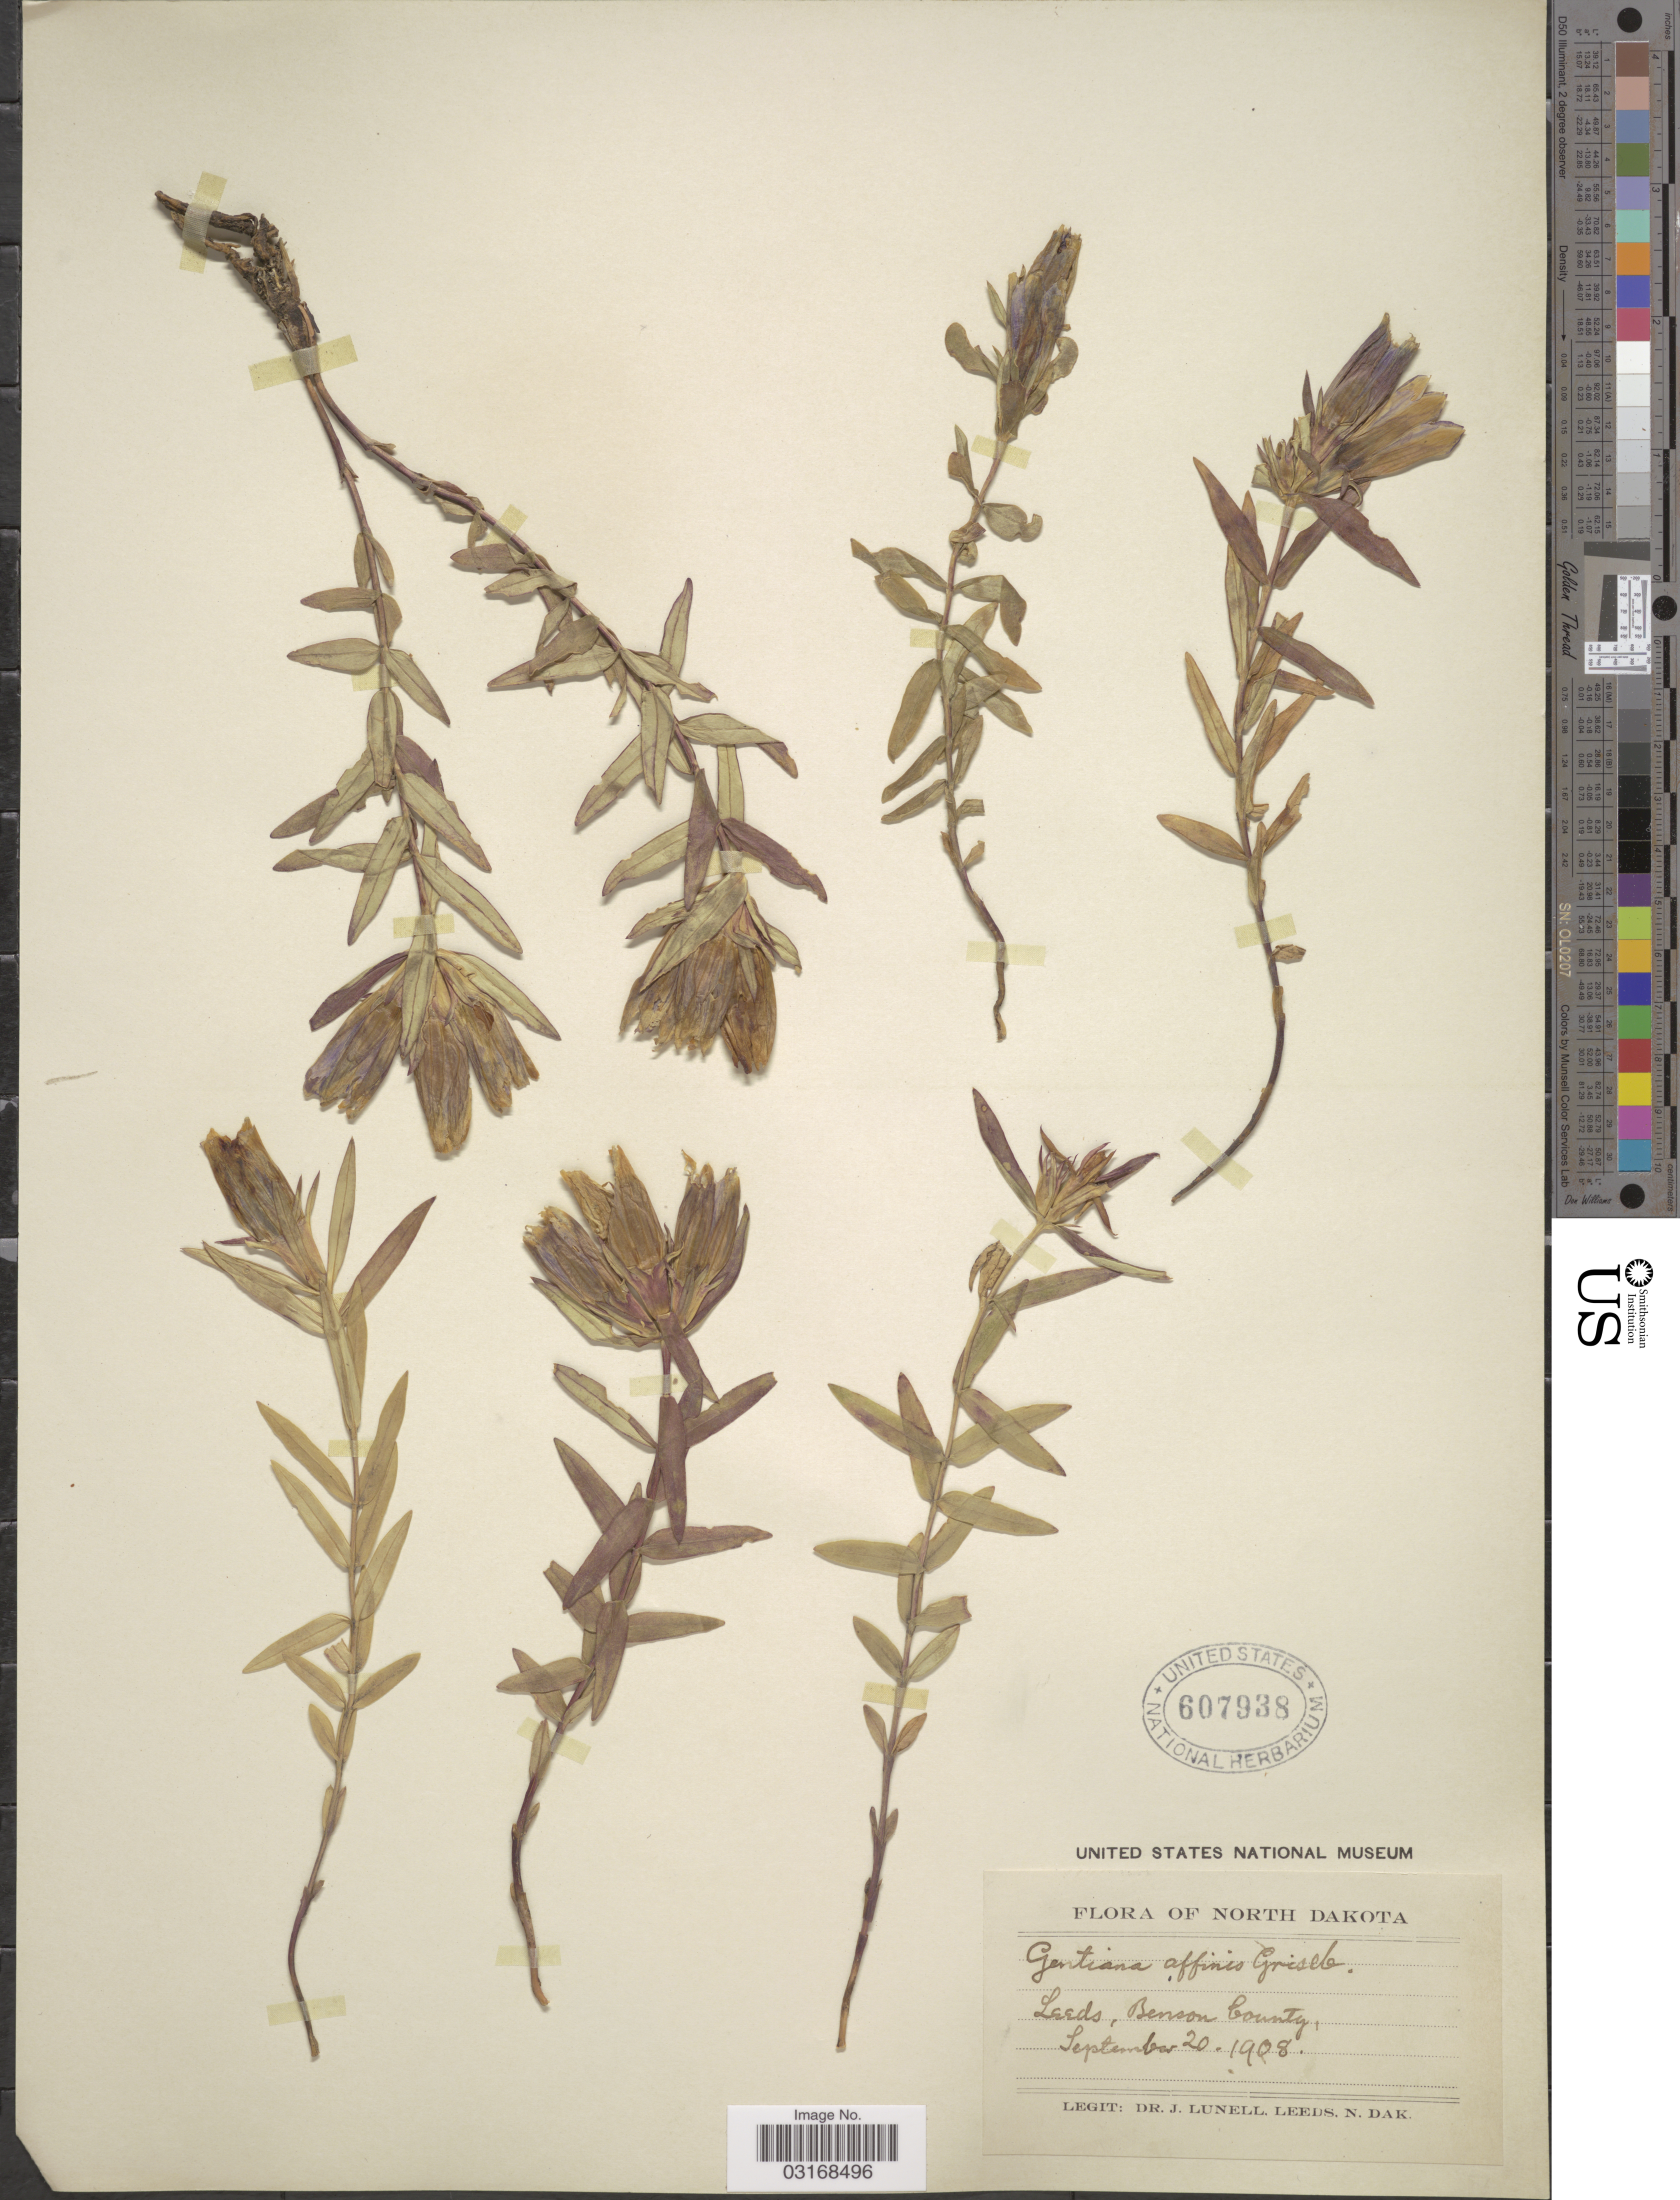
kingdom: Plantae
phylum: Tracheophyta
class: Magnoliopsida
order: Gentianales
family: Gentianaceae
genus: Gentiana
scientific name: Gentiana affinis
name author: Griseb.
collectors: J. Lunell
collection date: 1908-09-20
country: United States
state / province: North Dakota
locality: Leeds, Benson County.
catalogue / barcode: US 607938